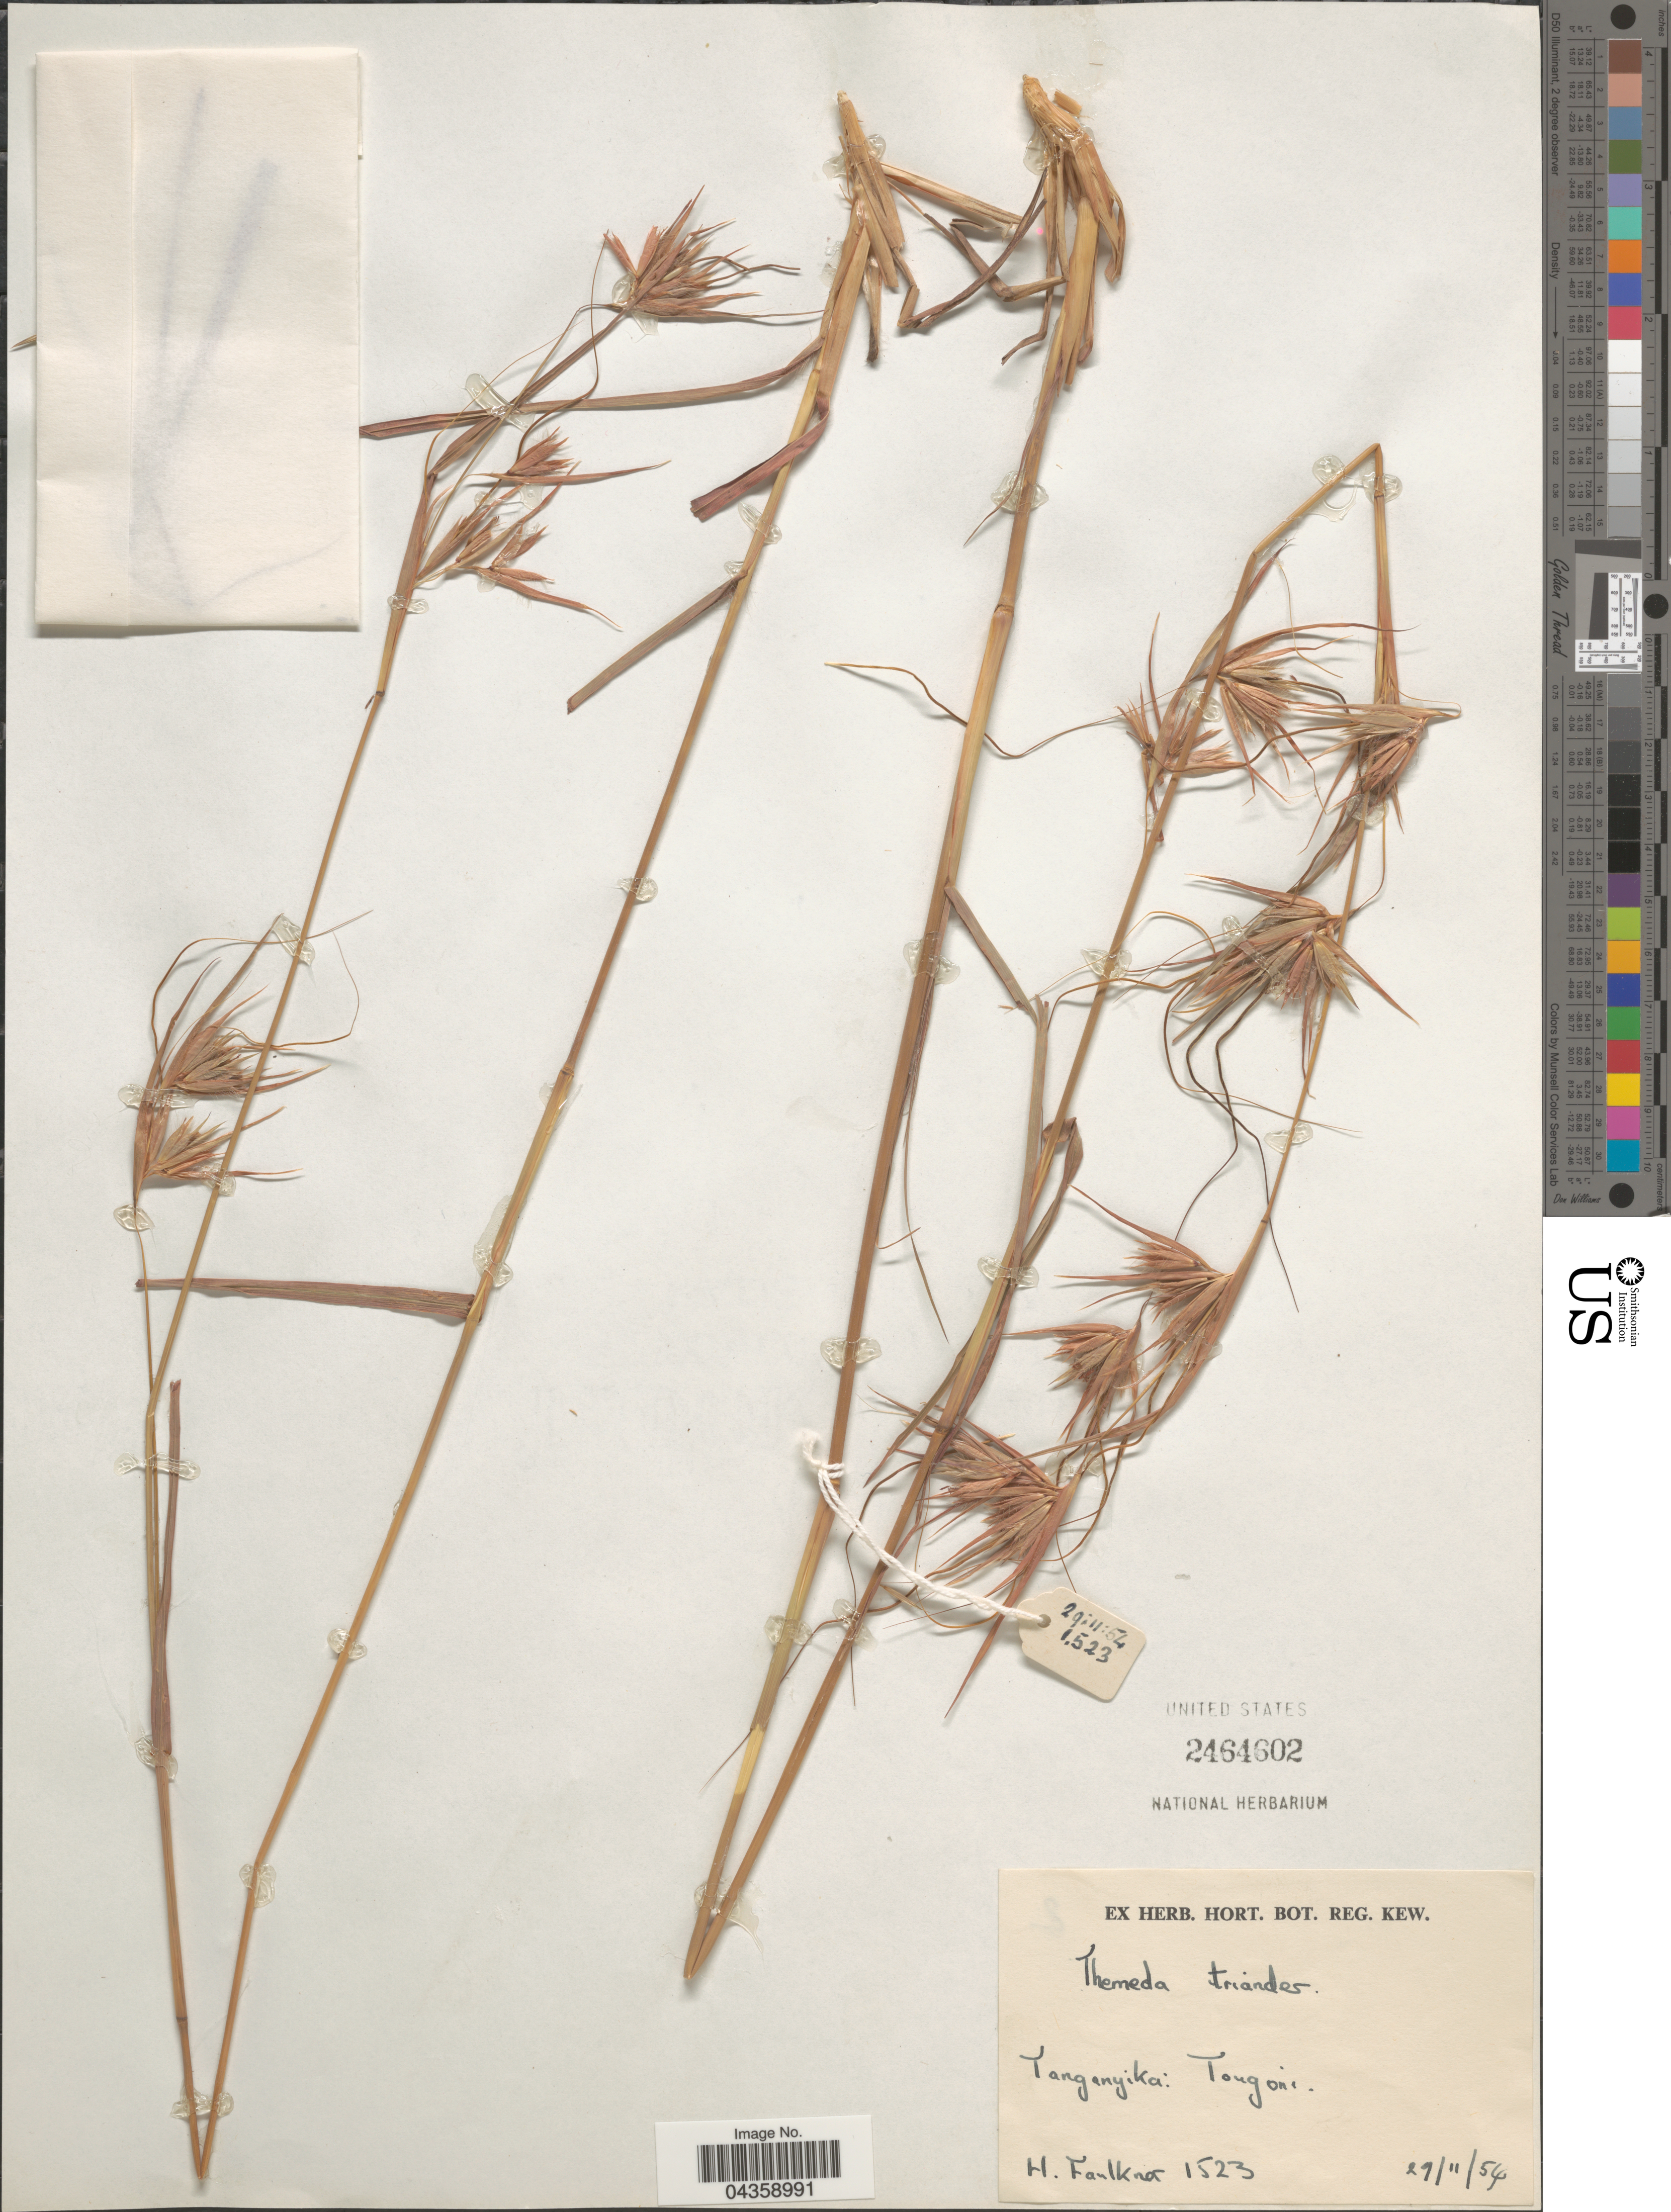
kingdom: Plantae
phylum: Tracheophyta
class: Liliopsida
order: Poales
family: Poaceae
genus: Themeda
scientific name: Themeda triandra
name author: Forssk.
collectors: H. Faulkner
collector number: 1523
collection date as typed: Transcribed d/m/y: 29/11/54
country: Tanzania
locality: Tanganyika: Tongoni.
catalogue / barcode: US 2464602